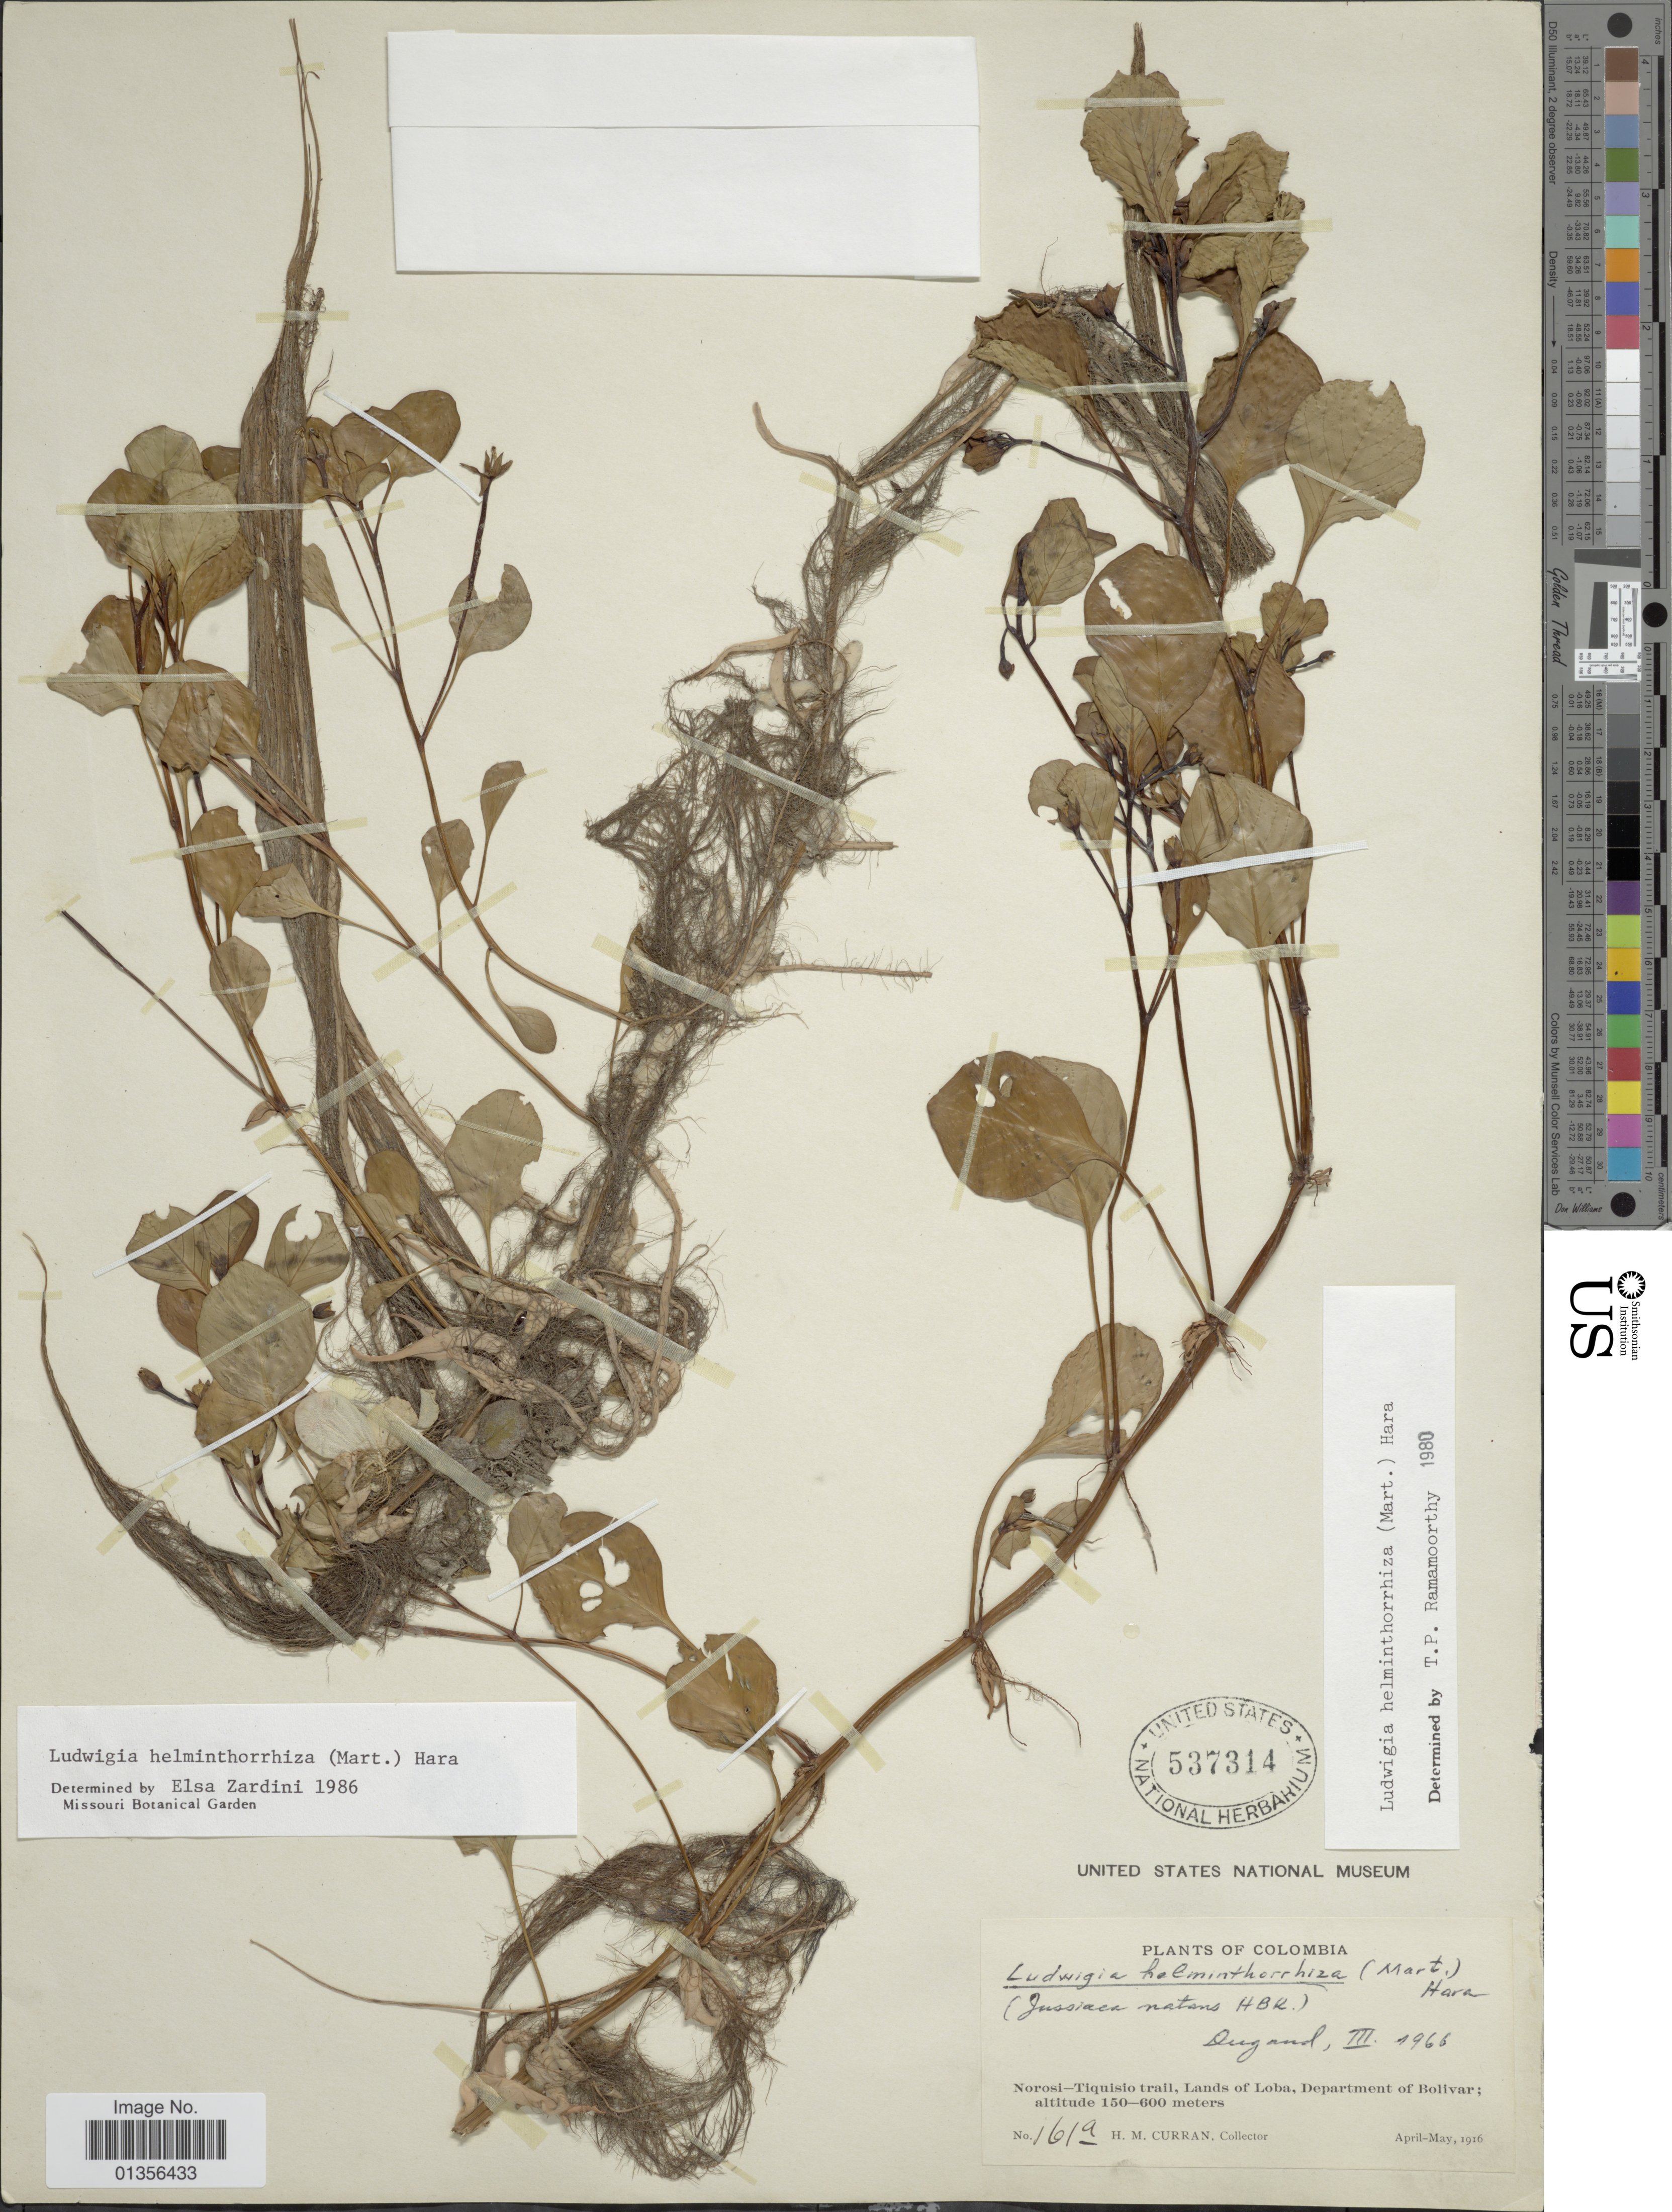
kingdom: Plantae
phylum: Tracheophyta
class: Magnoliopsida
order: Myrtales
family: Onagraceae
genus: Ludwigia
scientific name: Ludwigia helminthorrhiza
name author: (Mart.) H. Hara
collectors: H. M. Curran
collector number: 161a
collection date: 1916-04/1916-05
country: Colombia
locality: Norosi - Tiquisio trail, Lands of Loba, Department of Bolivar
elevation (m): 150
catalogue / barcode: US 537314